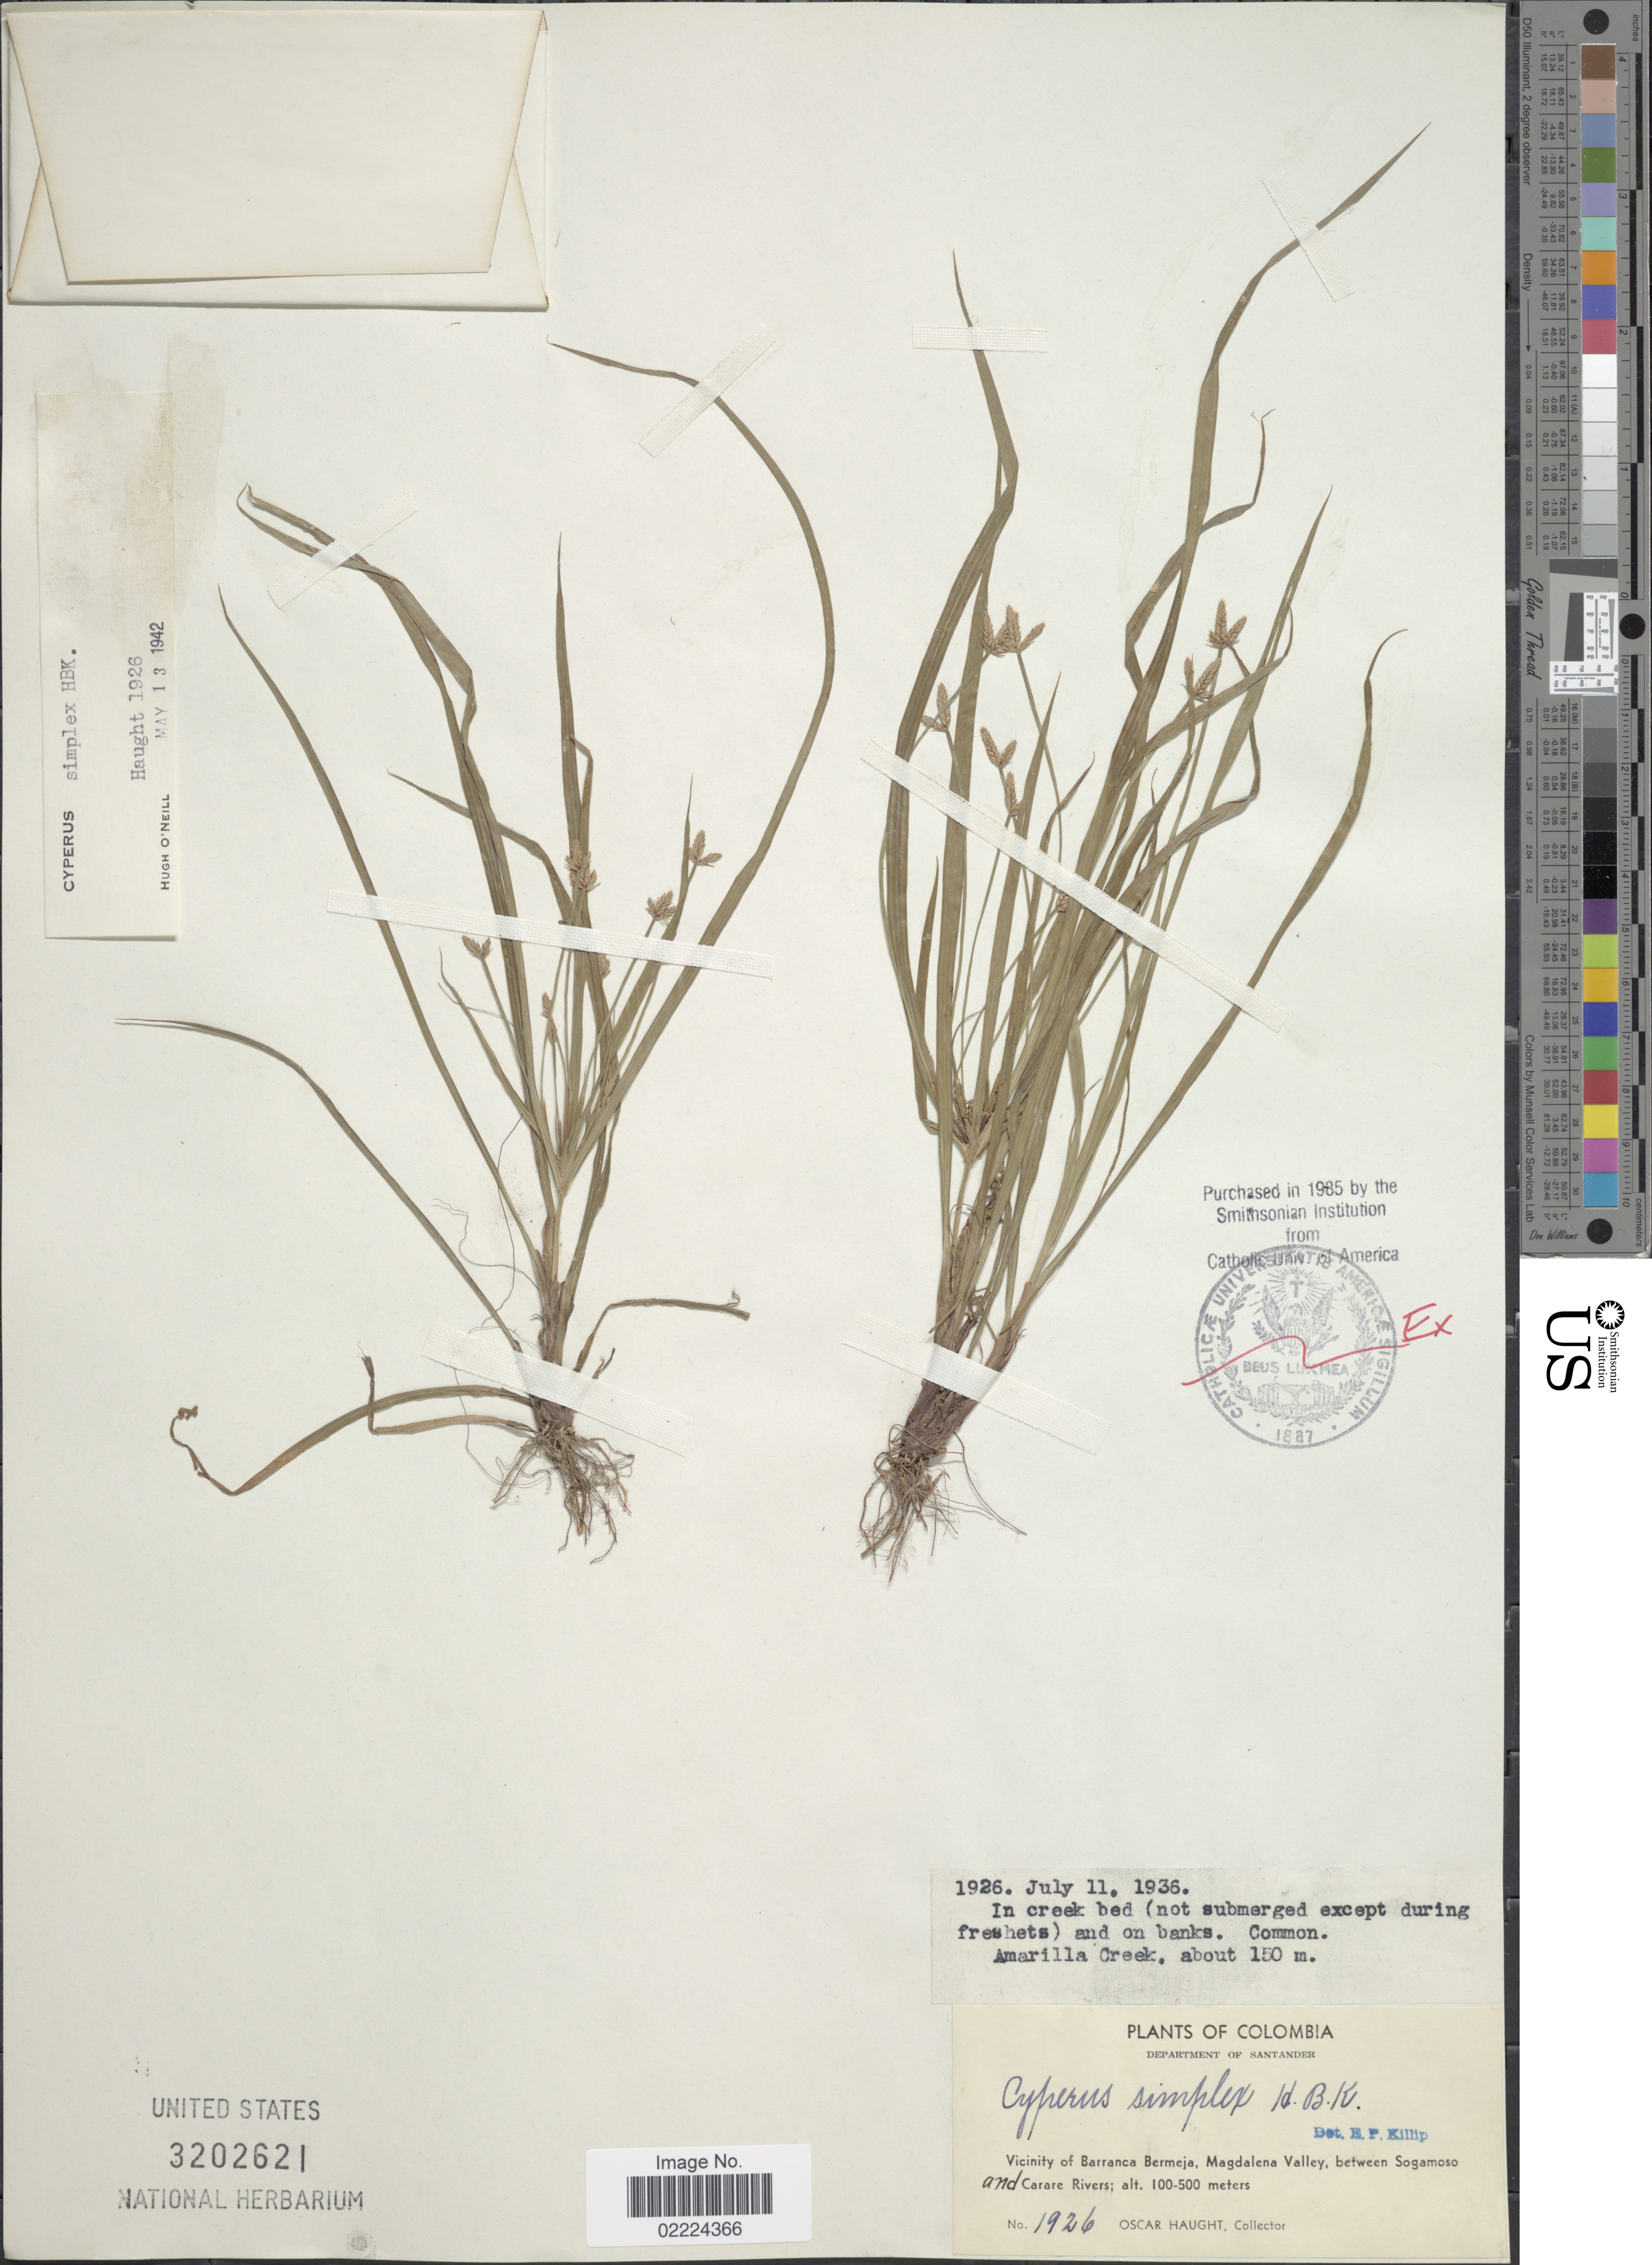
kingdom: Plantae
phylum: Tracheophyta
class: Liliopsida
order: Poales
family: Cyperaceae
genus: Cyperus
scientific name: Cyperus simplex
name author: Kunth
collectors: O. L. Haught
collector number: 1926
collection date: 1936-07-11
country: Colombia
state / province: Santander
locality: Vicinity of Barranca Bermeja, Magdalena Valley, between Sogamoso and Carare River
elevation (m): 100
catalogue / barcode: US 3202621